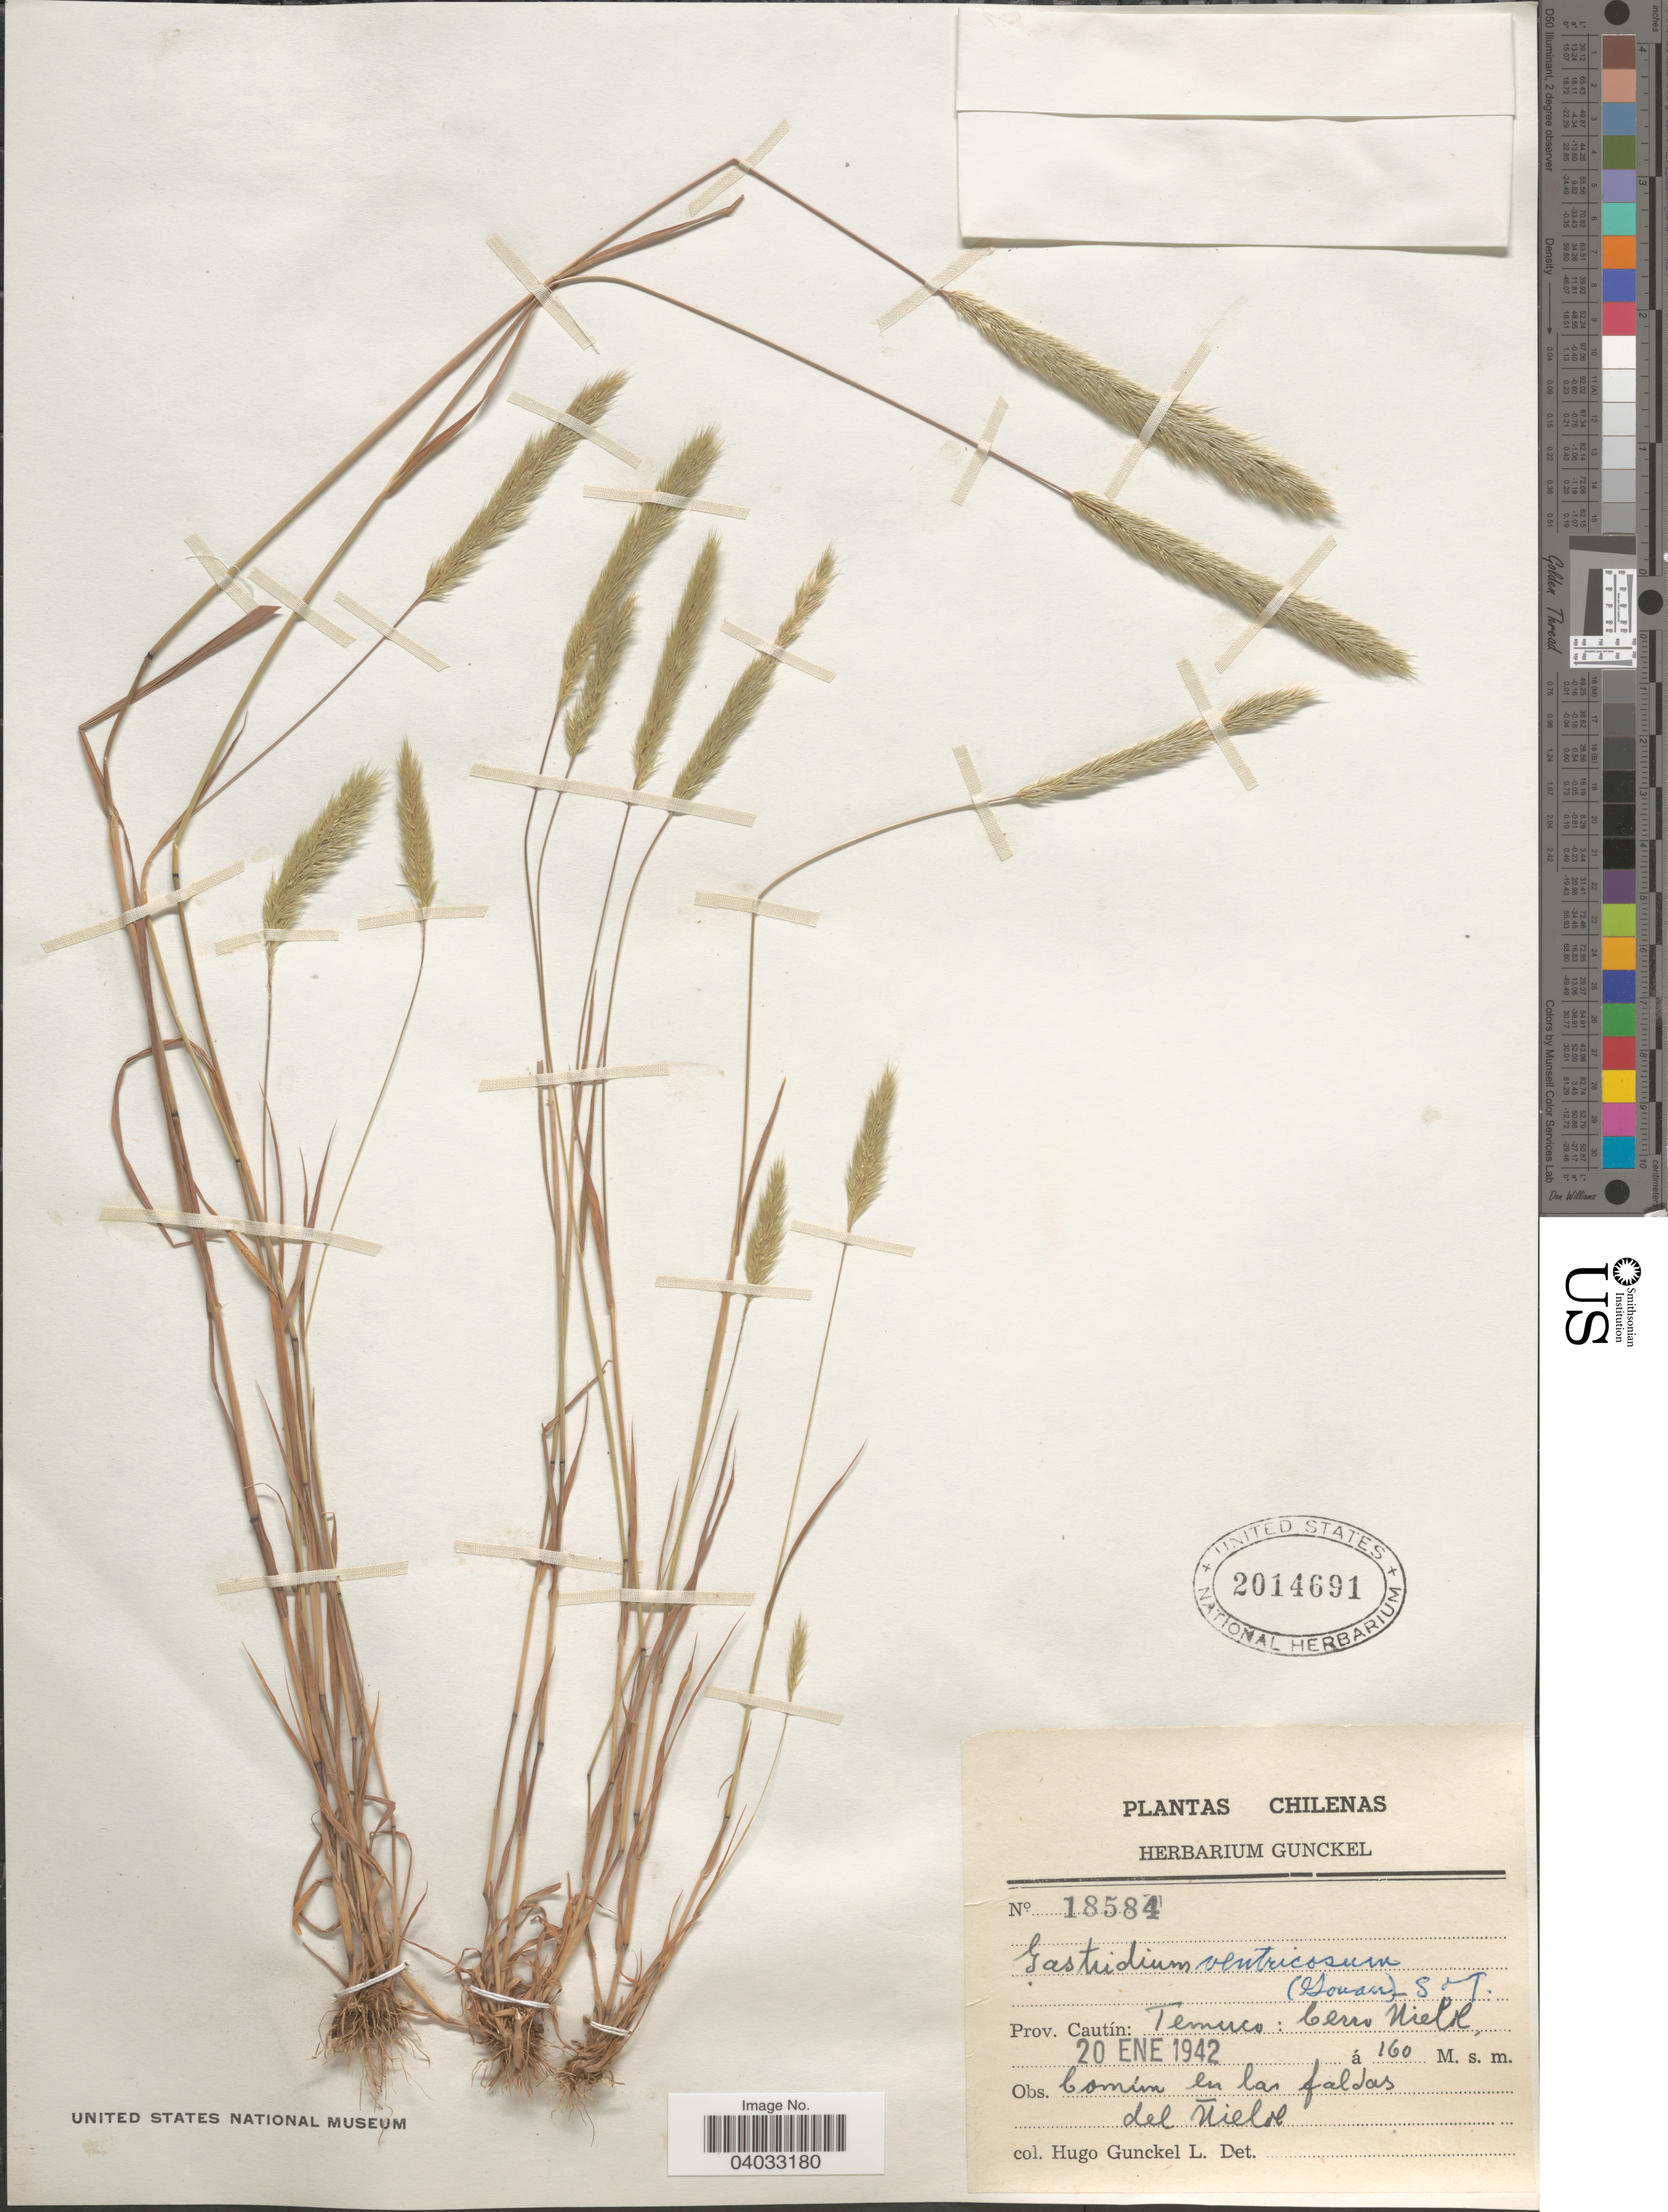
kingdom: Plantae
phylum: Tracheophyta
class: Liliopsida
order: Poales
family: Poaceae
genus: Gastridium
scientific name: Gastridium ventricosum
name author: (Gouan) Schinz & Thell.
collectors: H. Gunckel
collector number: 18584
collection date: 1942-01-20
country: Chile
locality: Prov. Cautín: Temuco: Cerro Nielol. Comín en las faldas del Nielol.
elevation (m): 160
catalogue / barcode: US 2014691